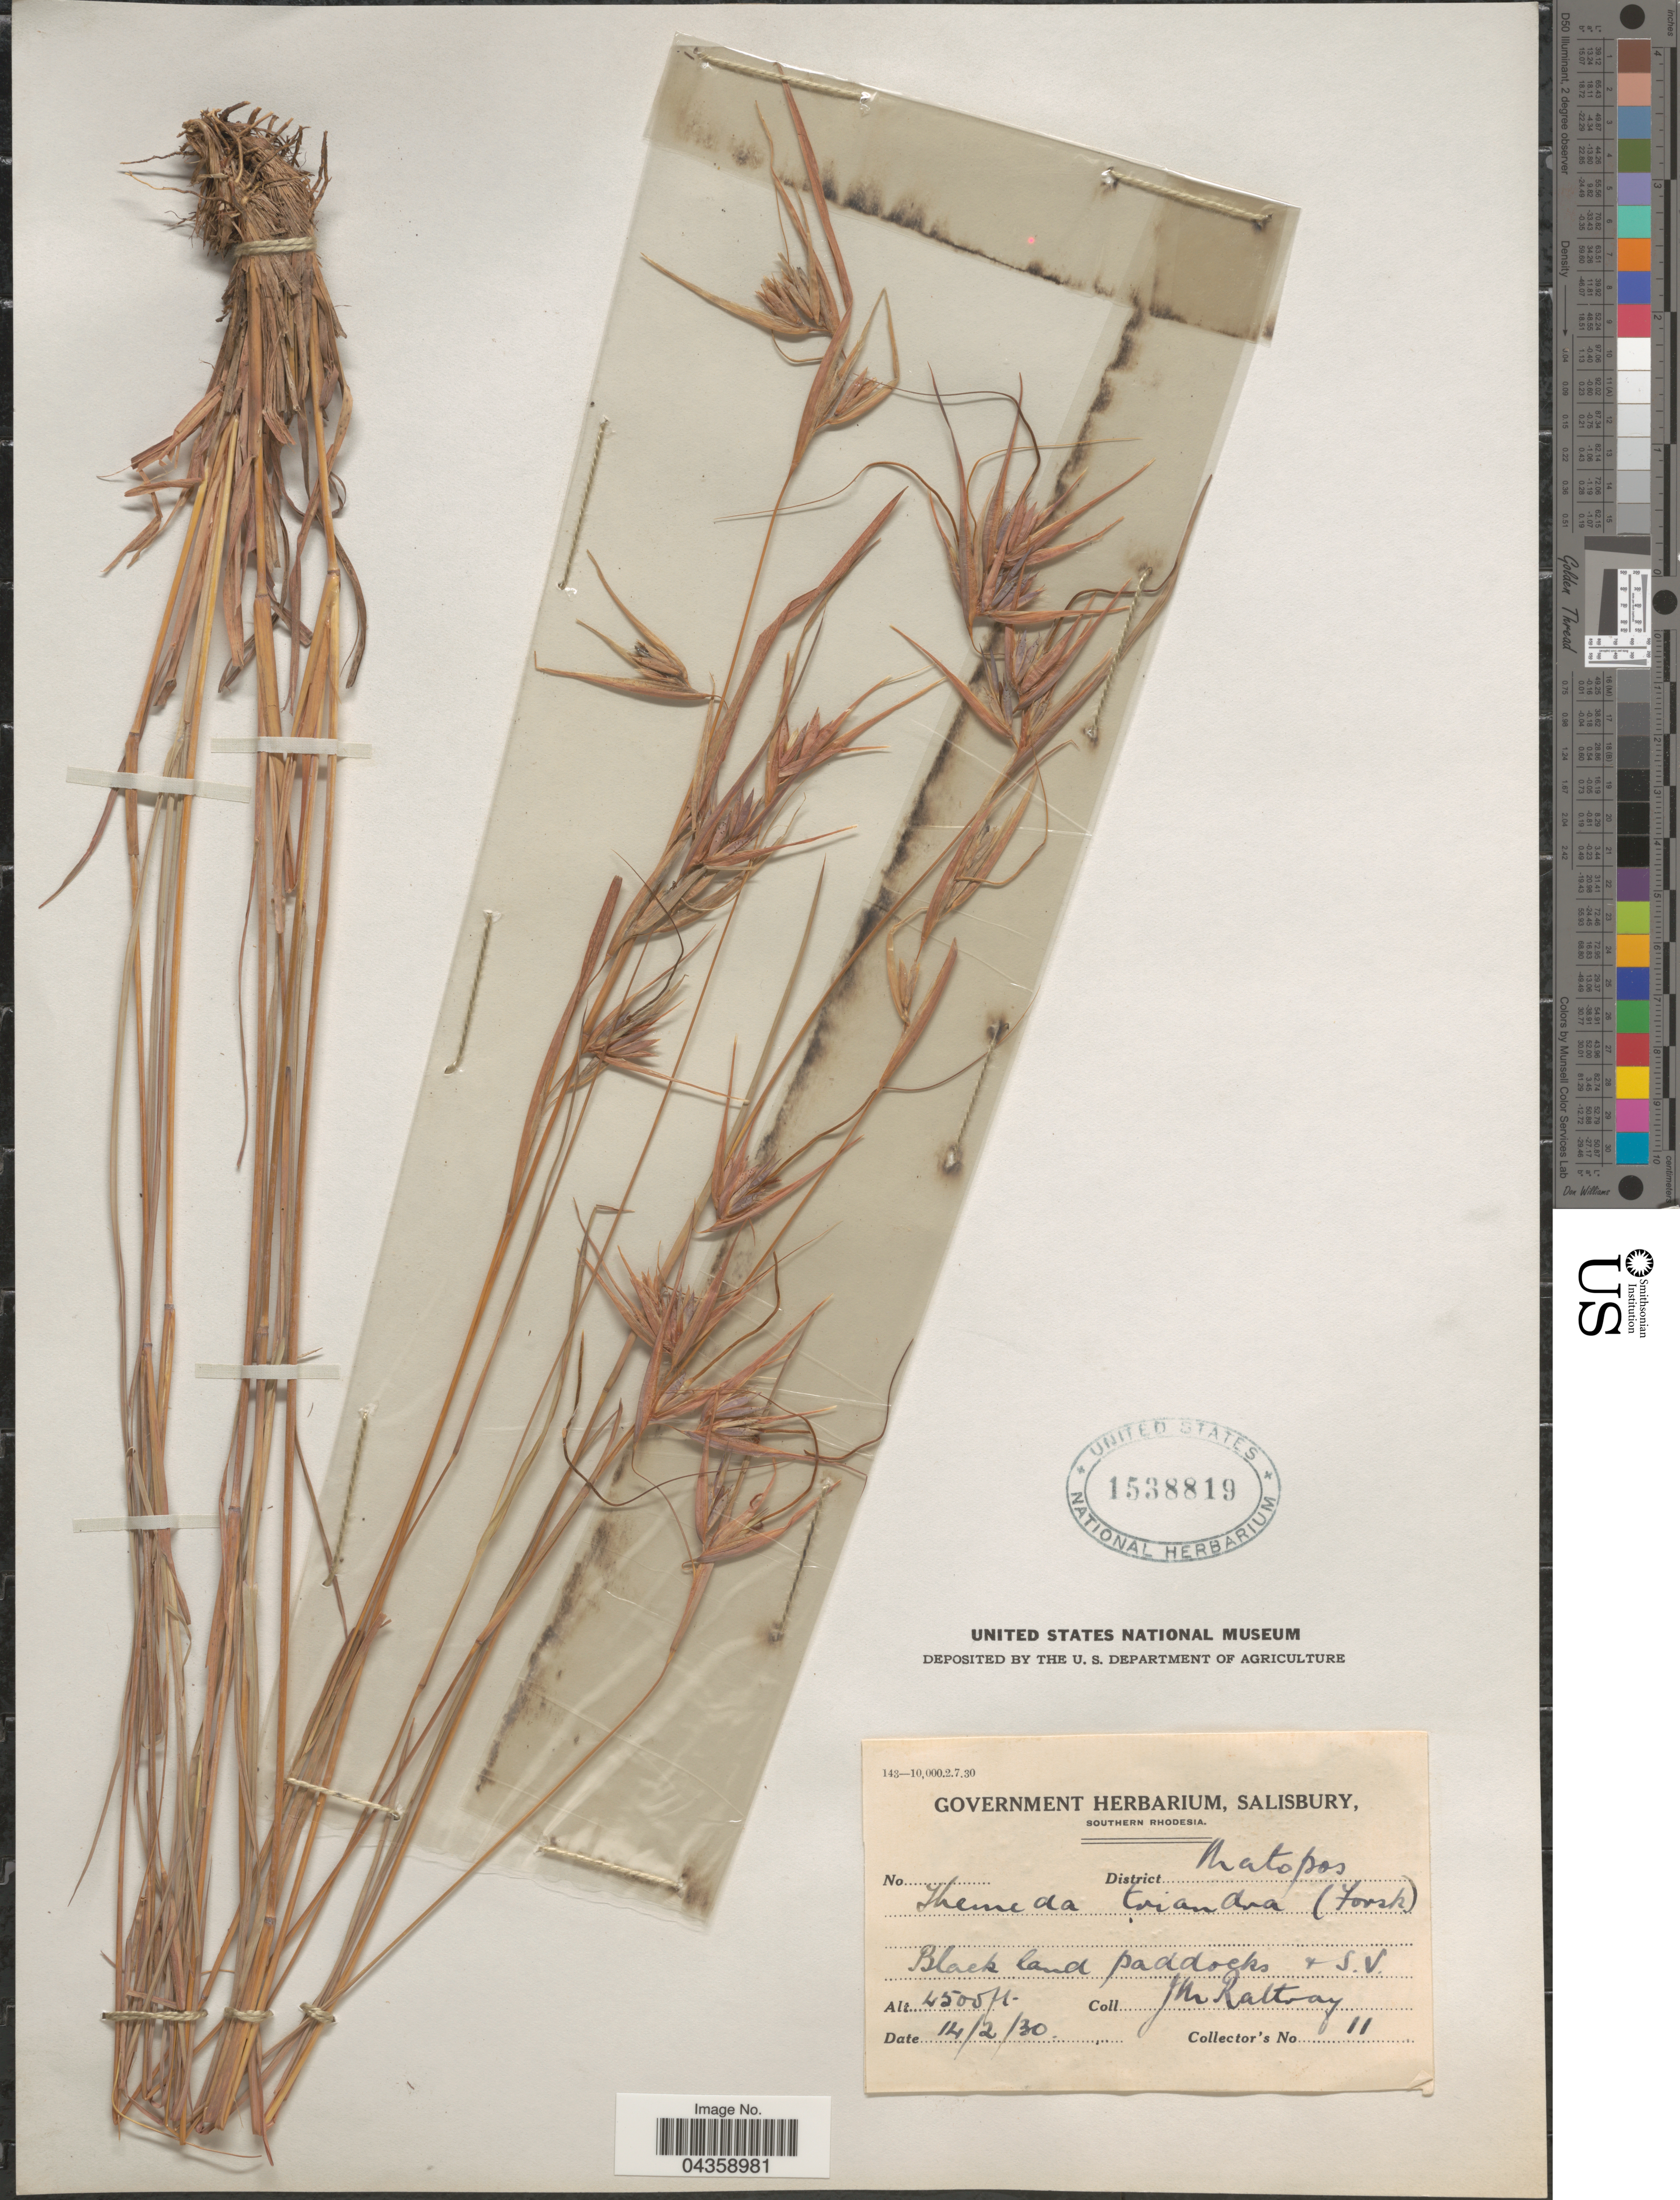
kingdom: Plantae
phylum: Tracheophyta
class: Liliopsida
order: Poales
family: Poaceae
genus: Themeda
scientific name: Themeda triandra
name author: Forssk.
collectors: J. Rattray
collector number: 11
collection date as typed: Transcribed d/m/y: 14/2/30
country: Zimbabwe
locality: Southern Rhodesia. District Matopos. Blackland paddocks & S.V.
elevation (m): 1372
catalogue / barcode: US 1538819